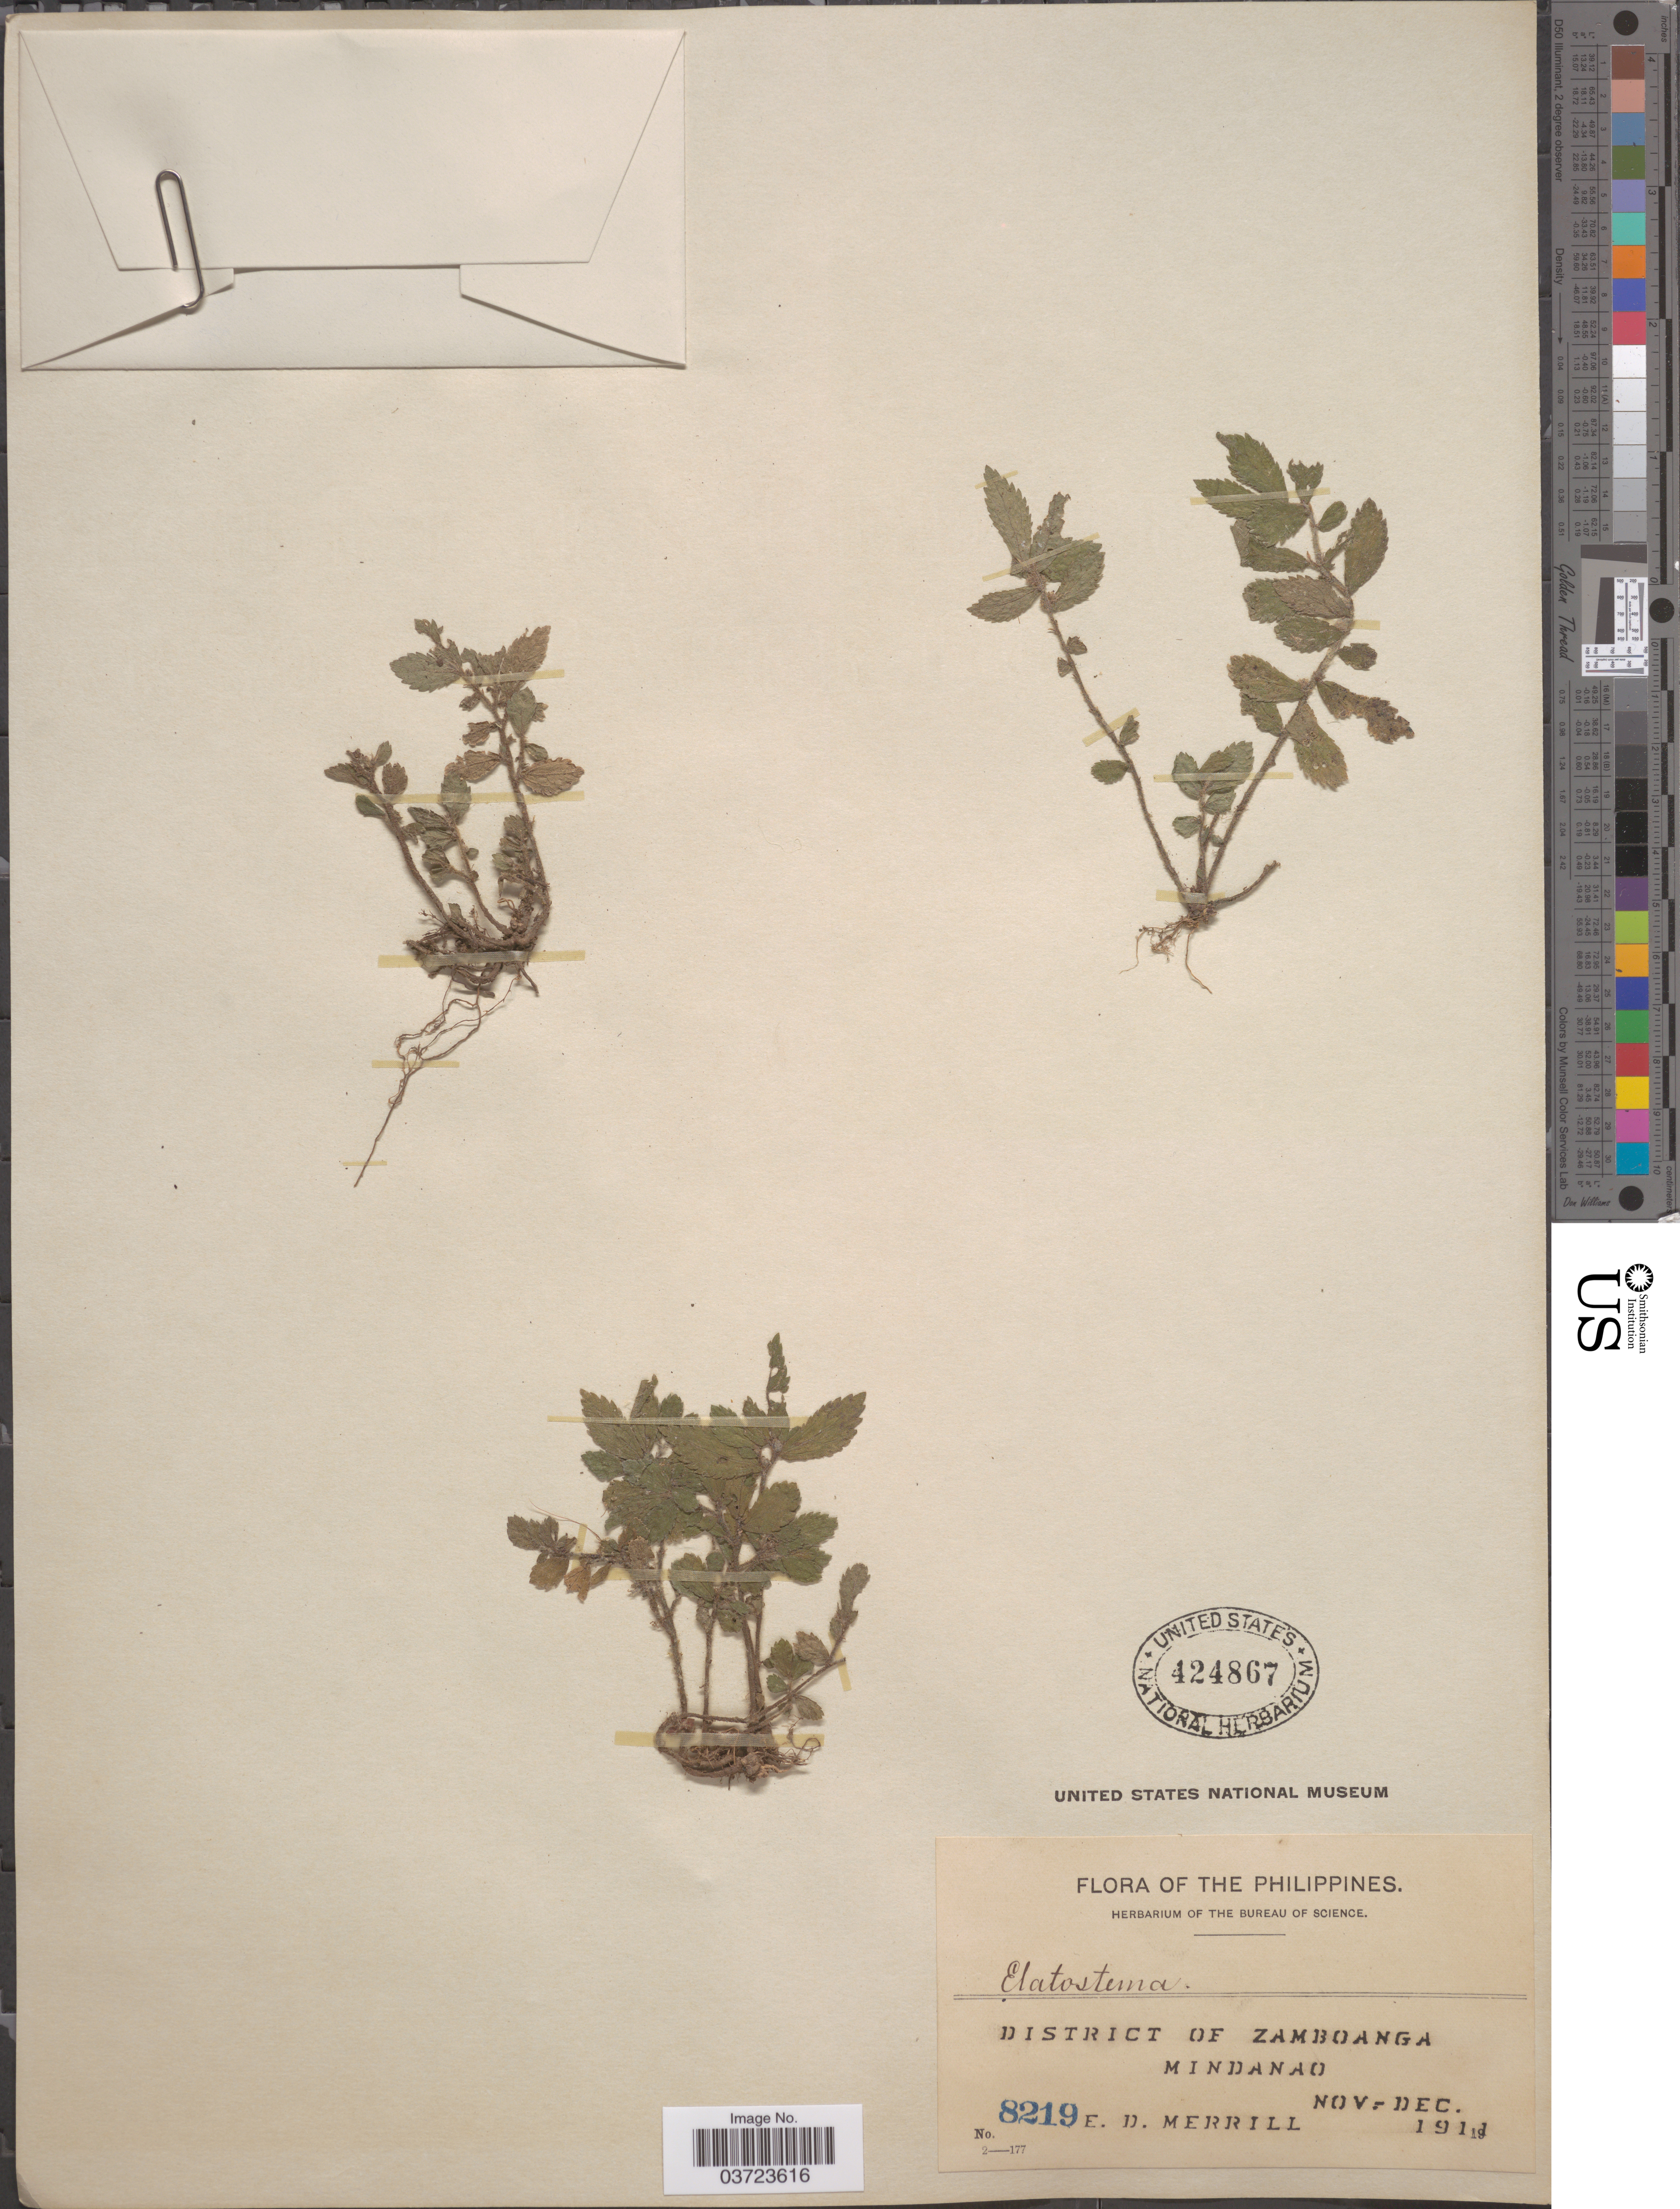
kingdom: Plantae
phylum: Tracheophyta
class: Magnoliopsida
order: Rosales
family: Urticaceae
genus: Elatostema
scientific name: Elatostema sp.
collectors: E. D. Merrill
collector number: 8219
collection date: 1911-11/1911-12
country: Philippines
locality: District of Zamboanga. Mindanao.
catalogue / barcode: US 424867